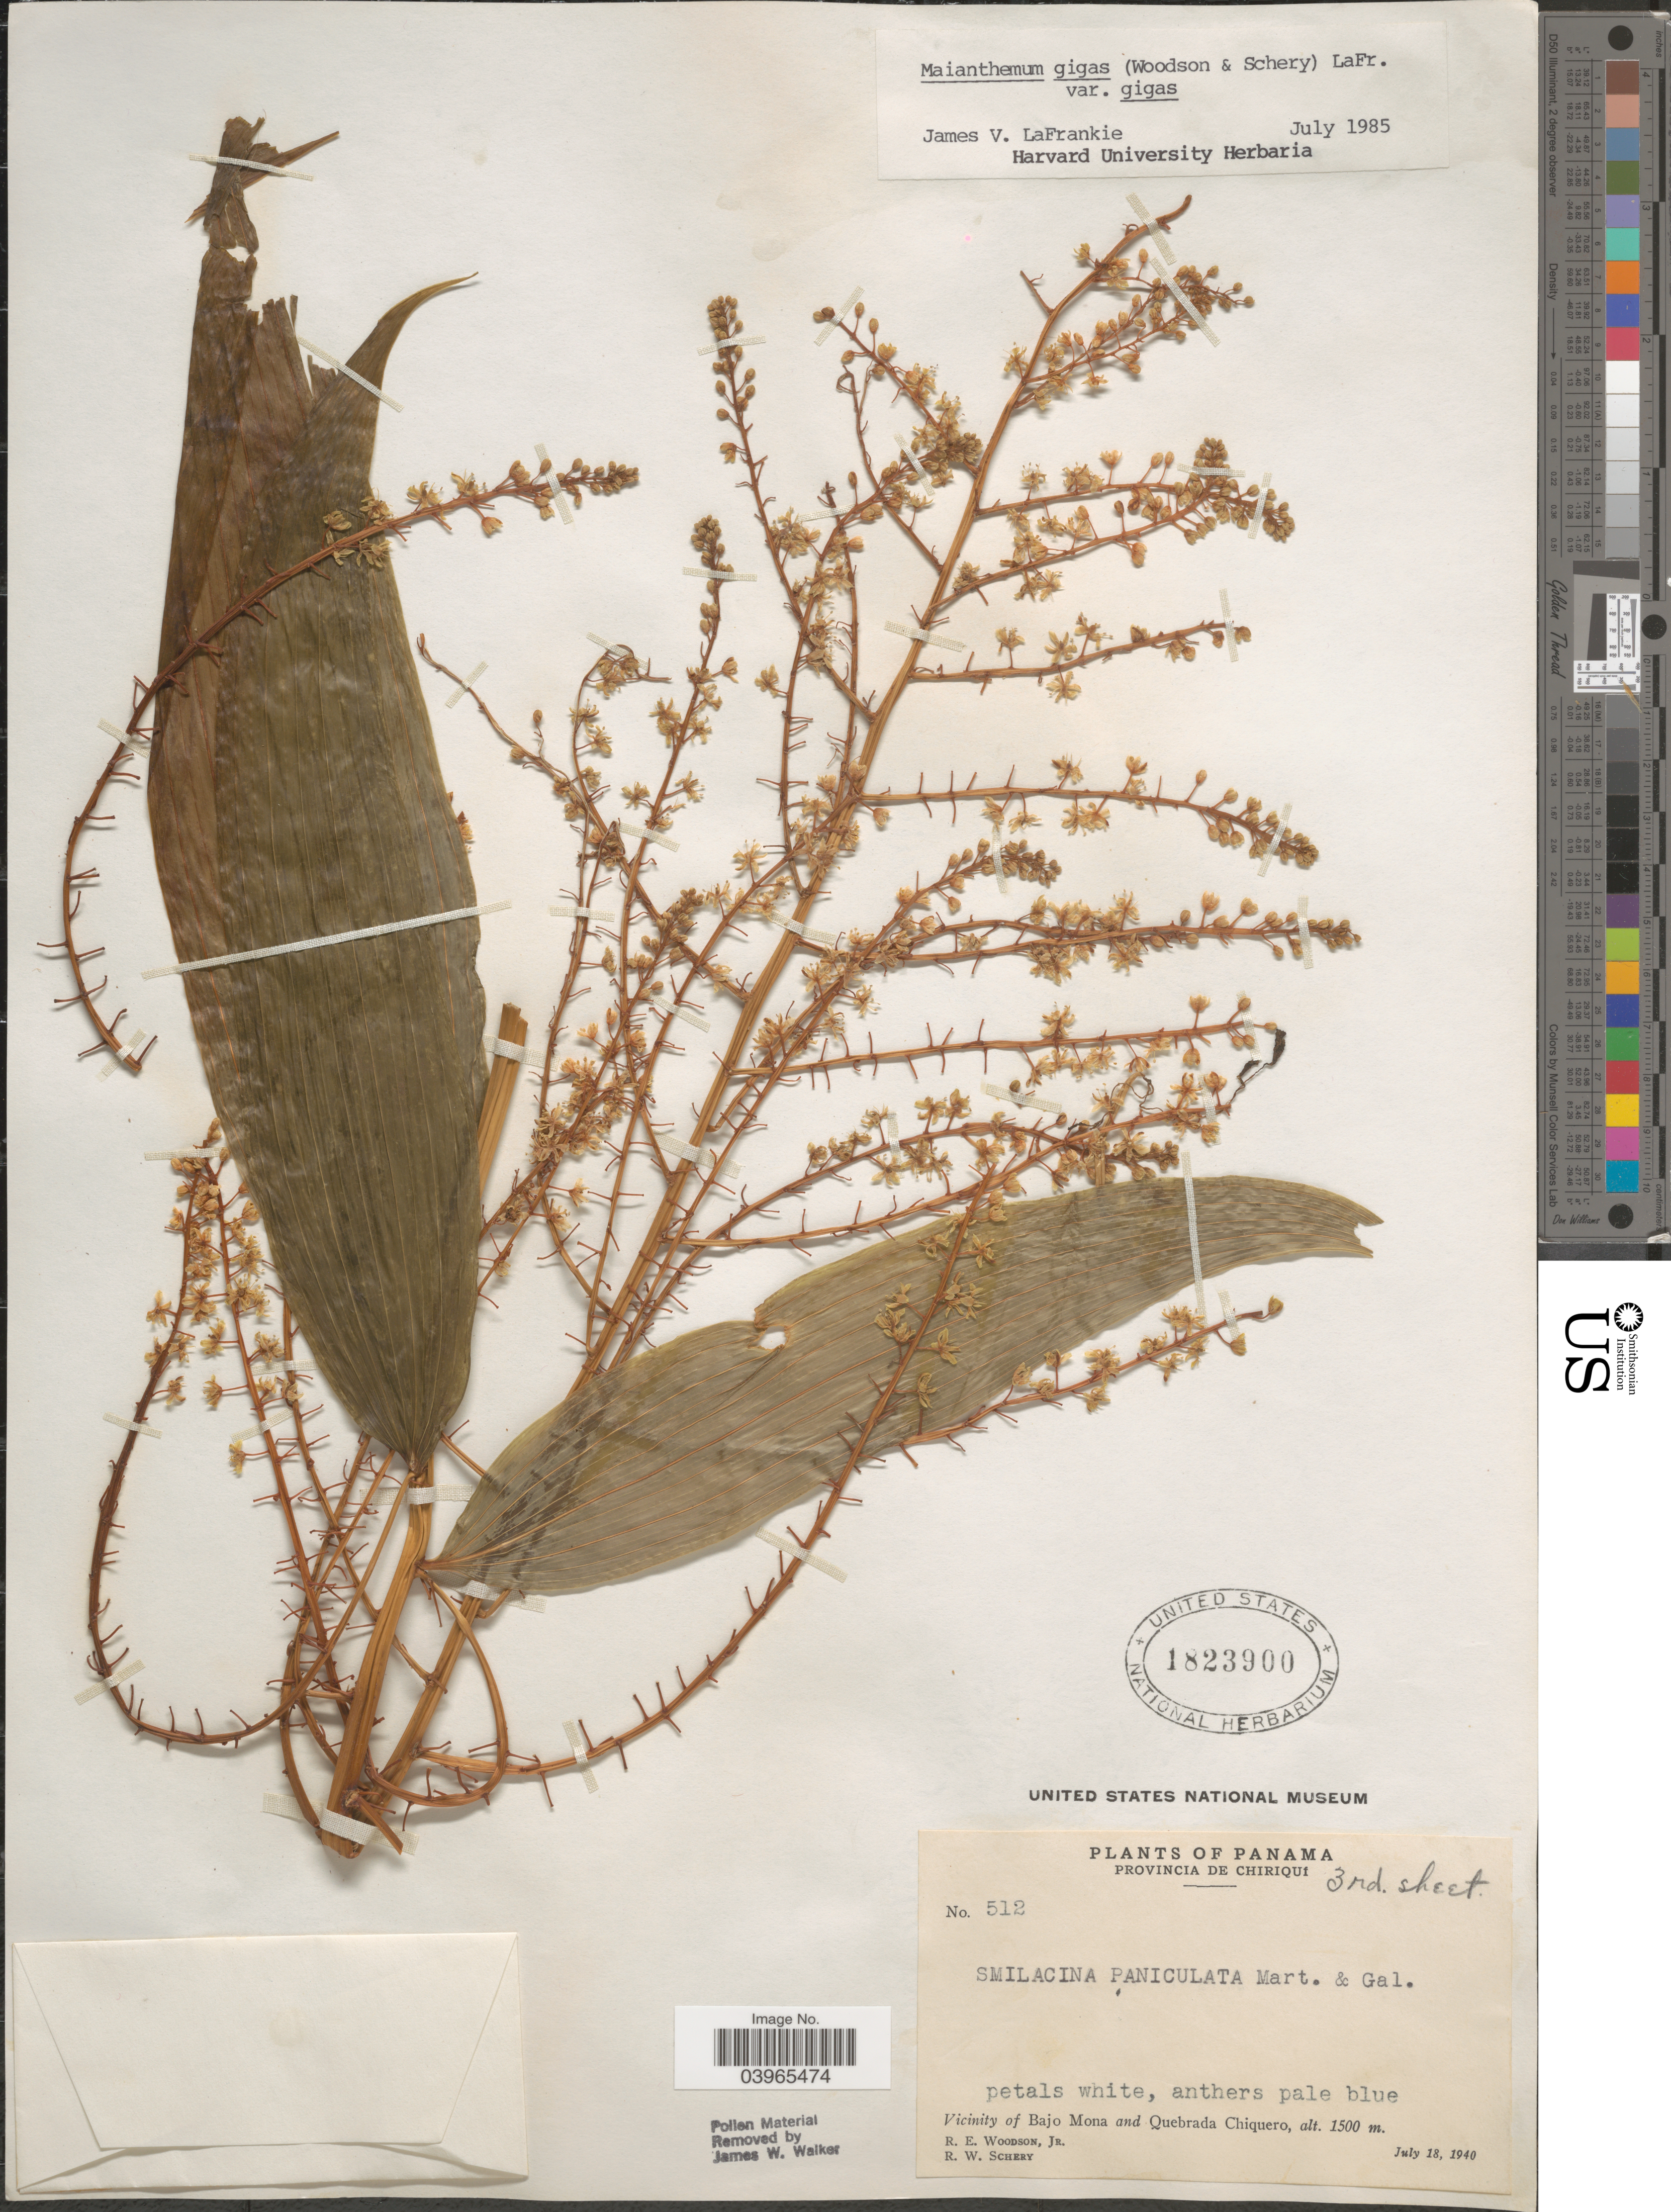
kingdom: Plantae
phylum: Tracheophyta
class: Liliopsida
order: Asparagales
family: Asparagaceae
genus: Maianthemum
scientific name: Maianthemum gigas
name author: (Woodson) LaFrankie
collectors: R. E. Woodson & R. W. Schery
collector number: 512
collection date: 1940-07-18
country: Panama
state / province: Chiriqui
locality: Vicinity of Bajo Mona and Quebrada Chiquero.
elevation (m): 1500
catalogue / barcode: US 1823900